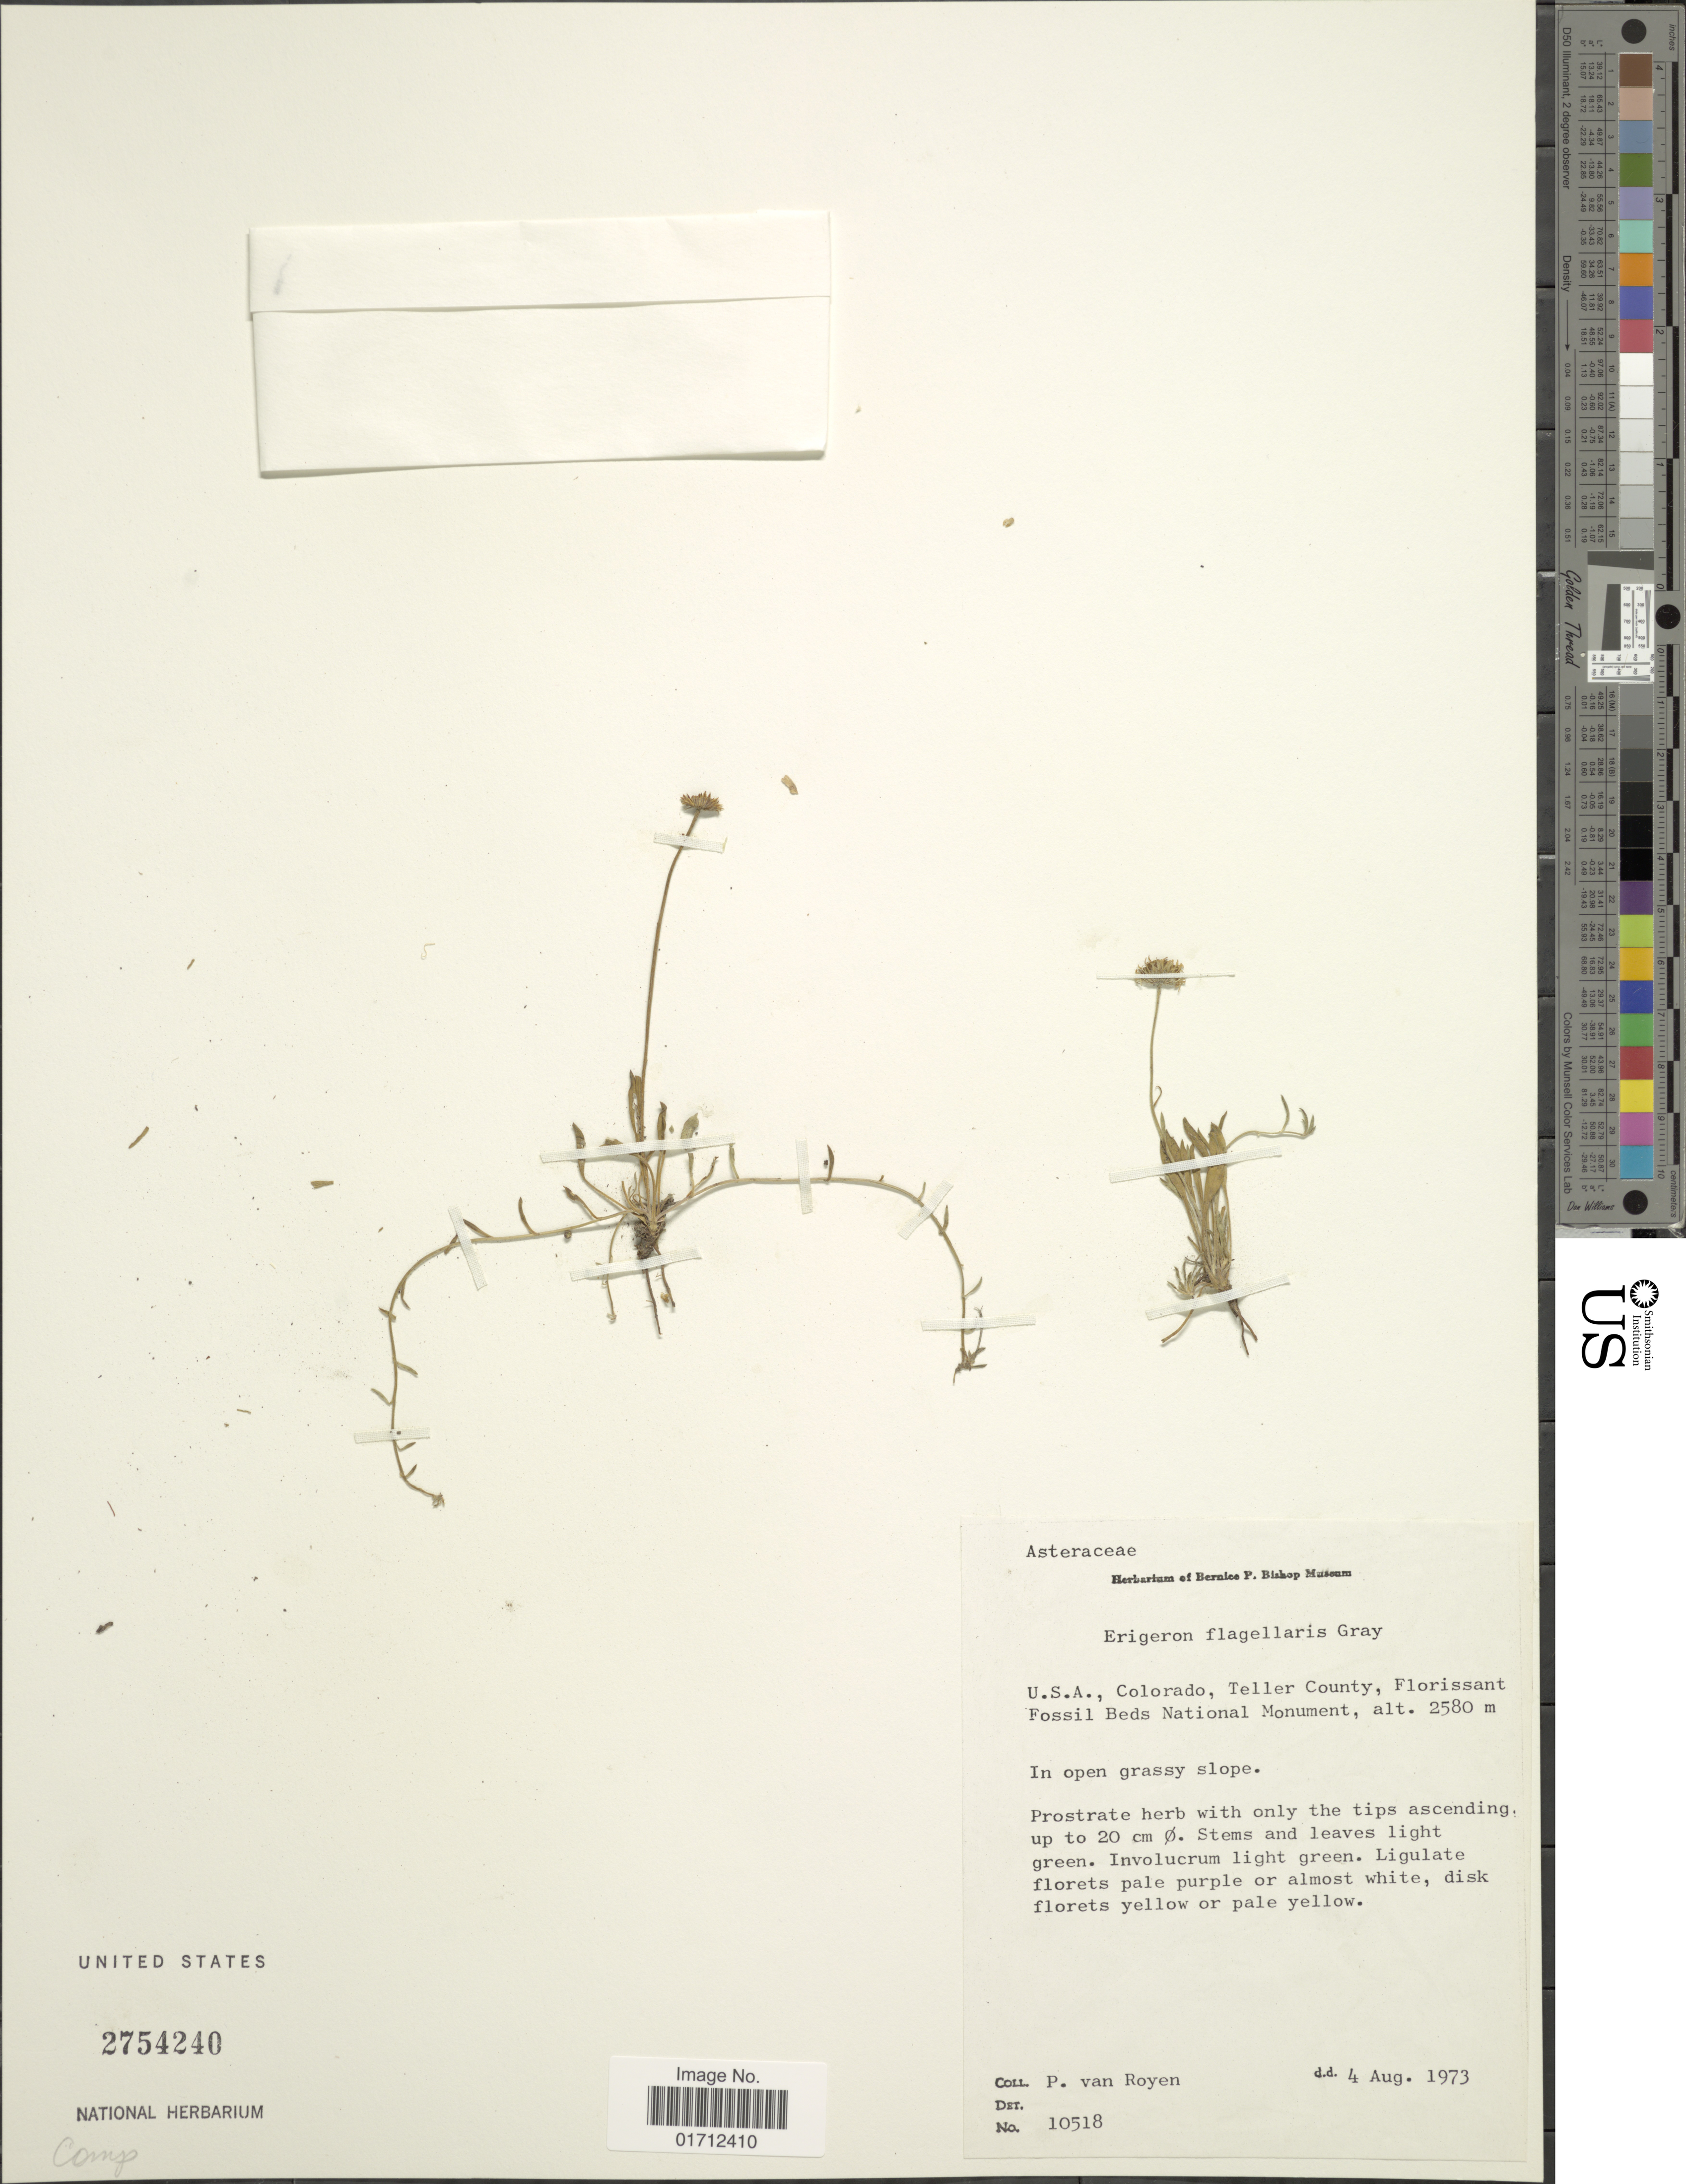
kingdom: Plantae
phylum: Tracheophyta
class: Magnoliopsida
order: Asterales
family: Asteraceae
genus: Erigeron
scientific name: Erigeron flagellaris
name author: A. Gray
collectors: P. van Royen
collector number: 10518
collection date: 1973-08-04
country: United States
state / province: Colorado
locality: Teller County, Florissant Fossil Beds National Monument.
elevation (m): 2580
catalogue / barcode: US 2754240